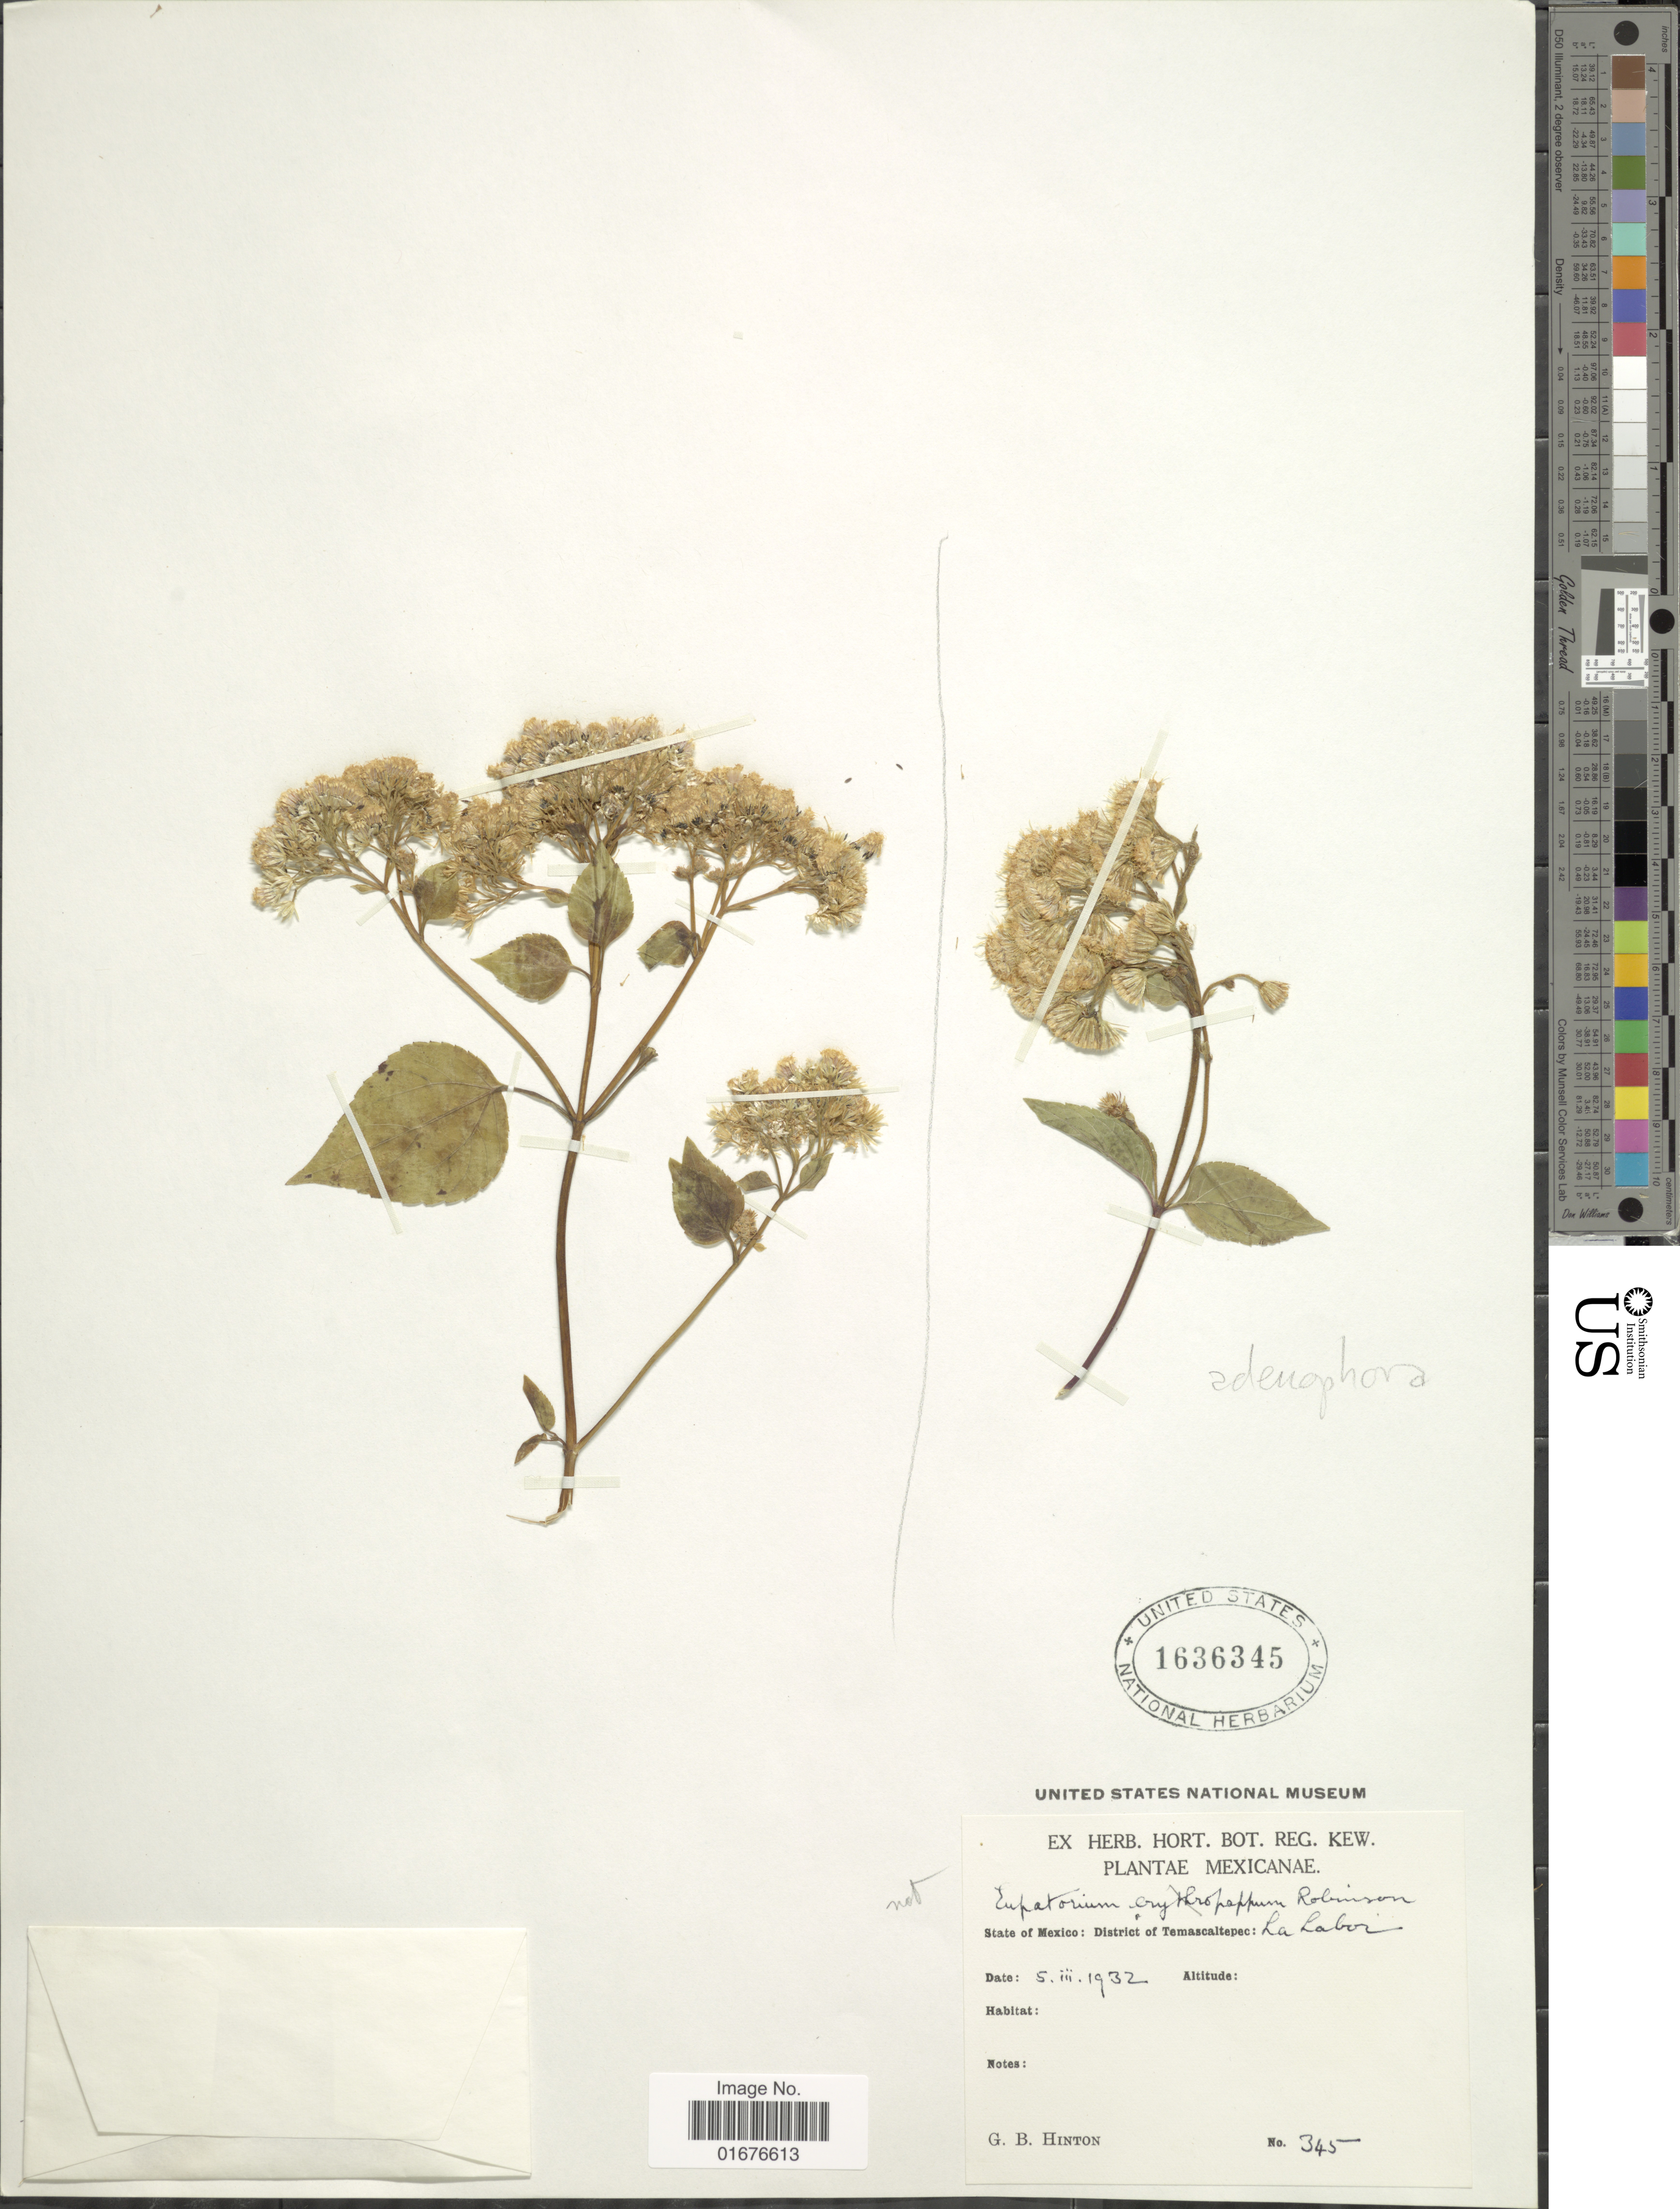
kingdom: Plantae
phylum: Tracheophyta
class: Magnoliopsida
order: Asterales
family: Asteraceae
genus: Ageratina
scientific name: Ageratina pichinchensis var. bustamenta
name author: (DC.) R.M. King & H. Rob.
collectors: G. B. Hinton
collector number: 345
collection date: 1932-03-05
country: Mexico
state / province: México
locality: District of Temascaltepec: La Labor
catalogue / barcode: US 1636345